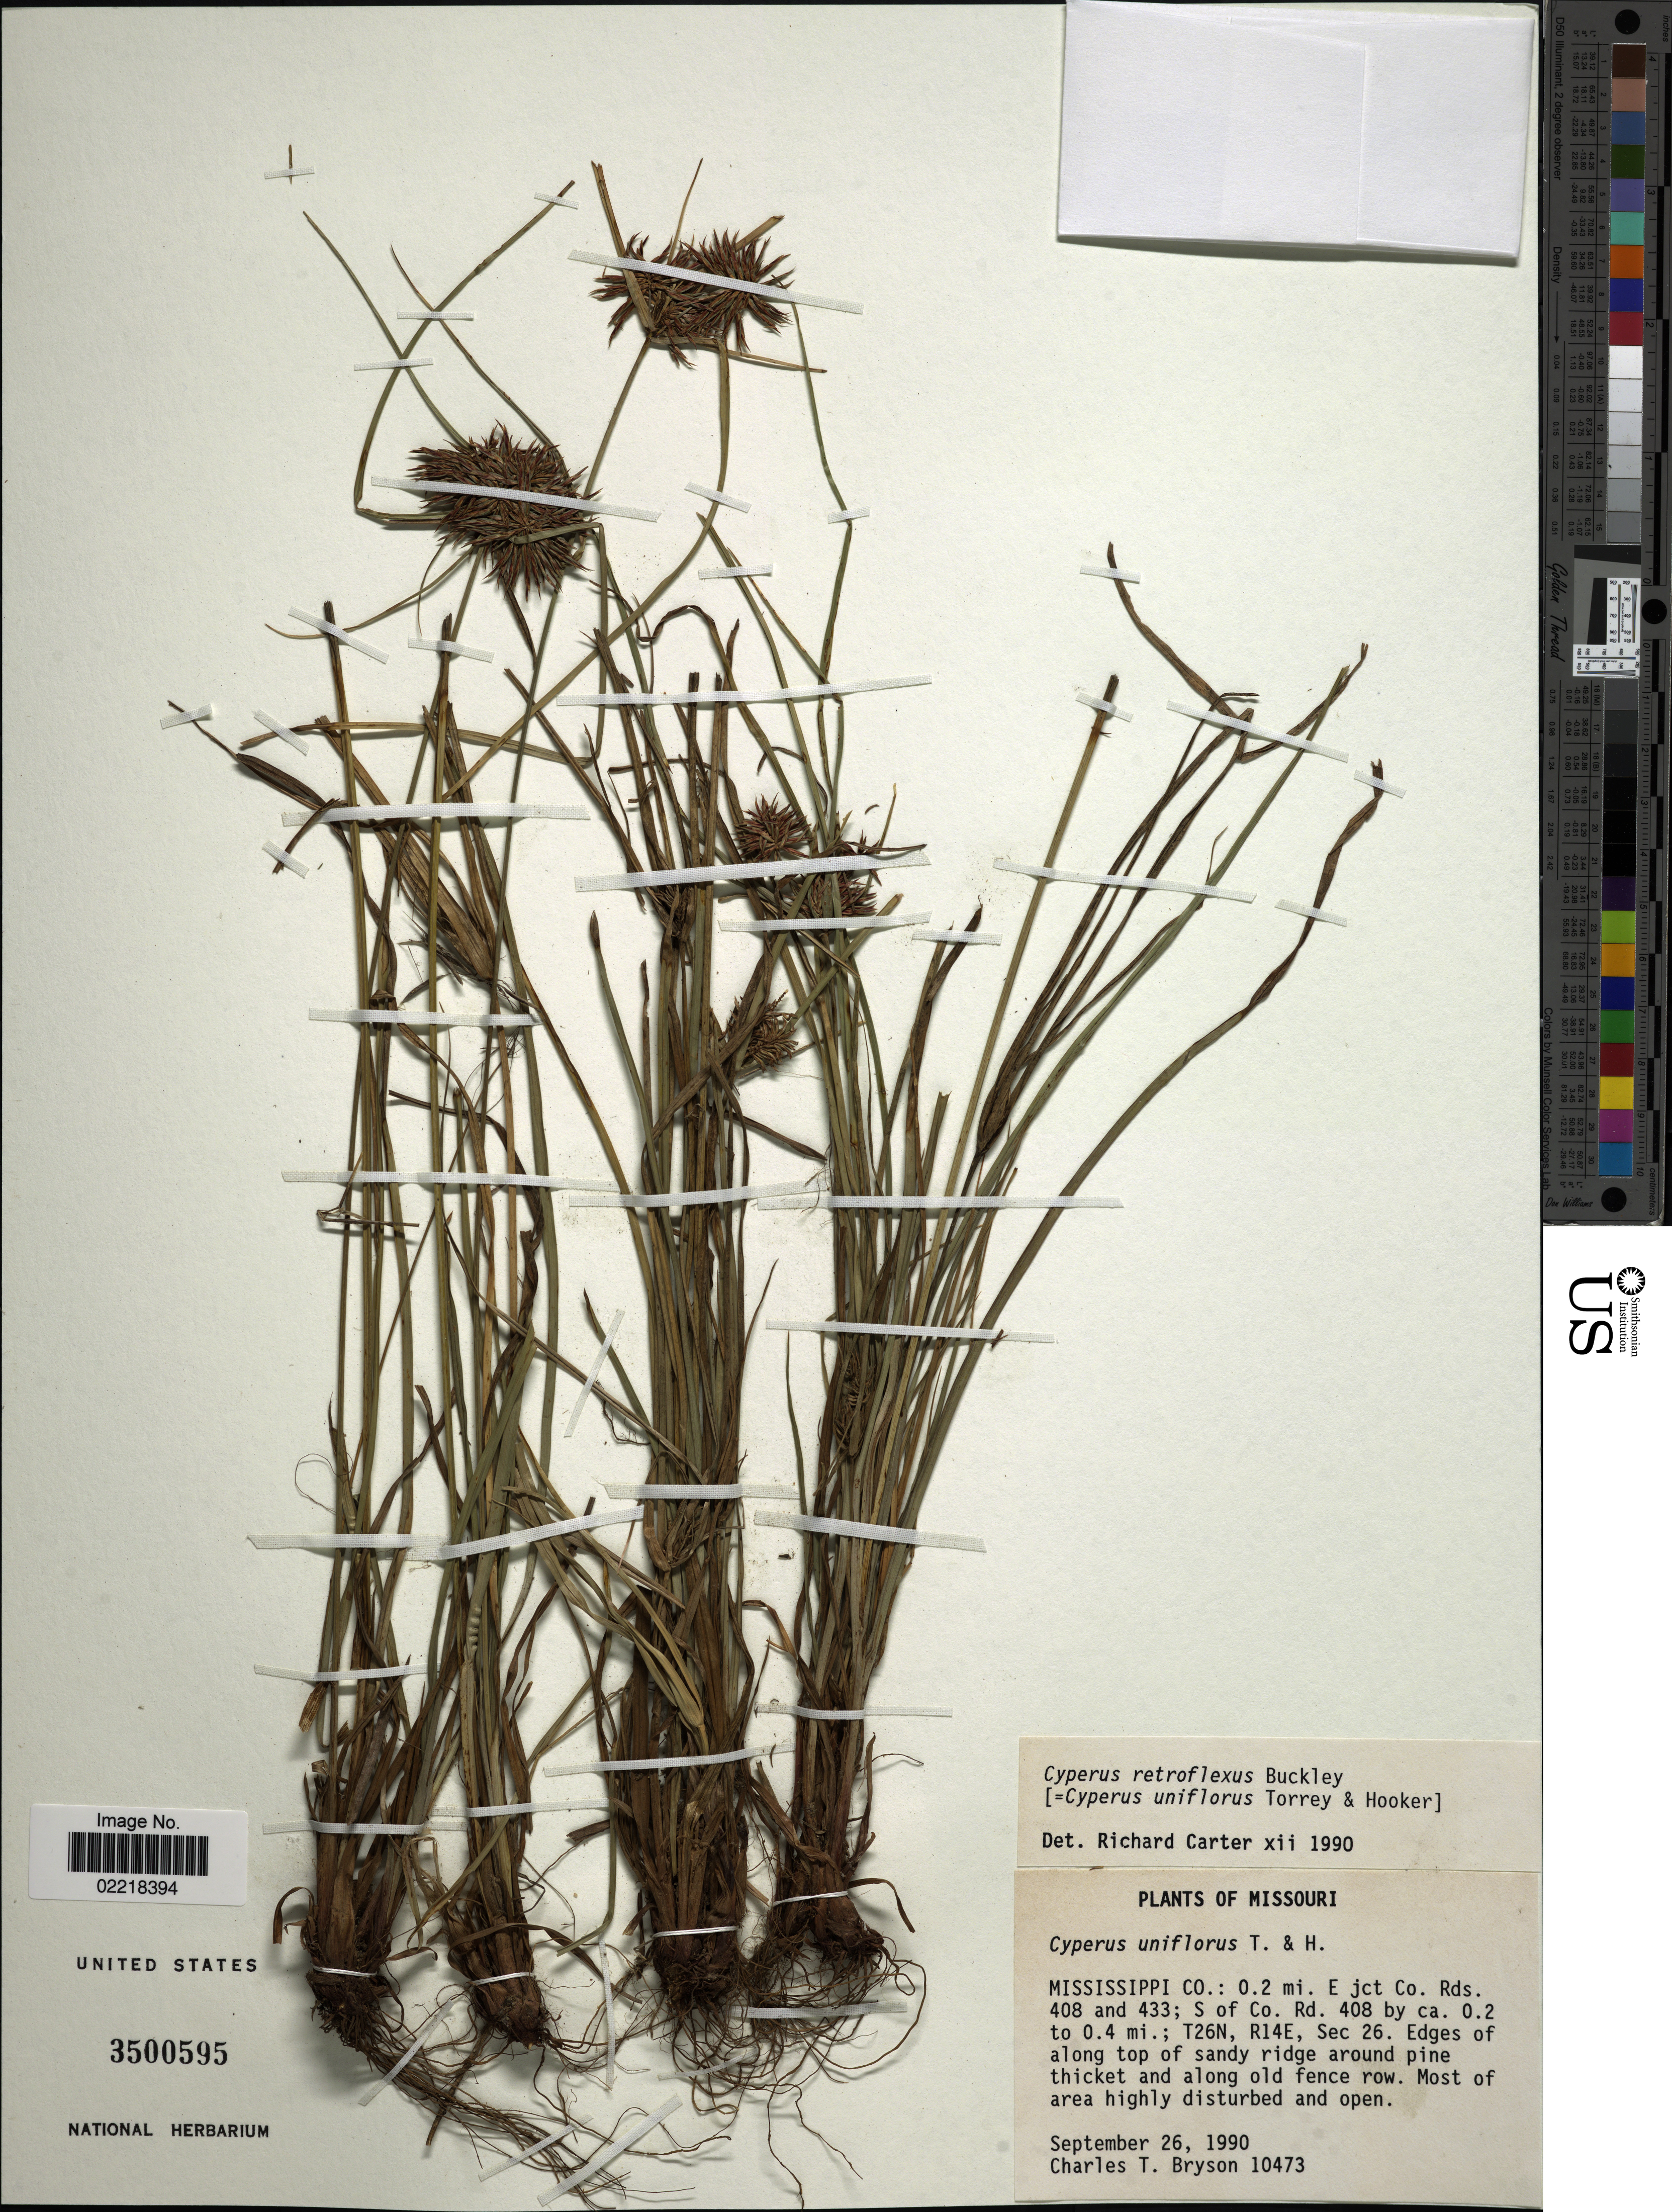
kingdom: Plantae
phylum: Tracheophyta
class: Liliopsida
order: Poales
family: Cyperaceae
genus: Cyperus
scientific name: Cyperus retroflexus var. retroflexus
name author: Buckley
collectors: C. Bryson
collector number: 1073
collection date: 1990-09-26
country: United States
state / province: Missouri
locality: Mississippi Co, 0.2 mi E jct Co Rds 408 and 433, S of Co Rd 408 by ca 0.2 to 0.4 mi, T26N, R14E, Sec 26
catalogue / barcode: US 3500595